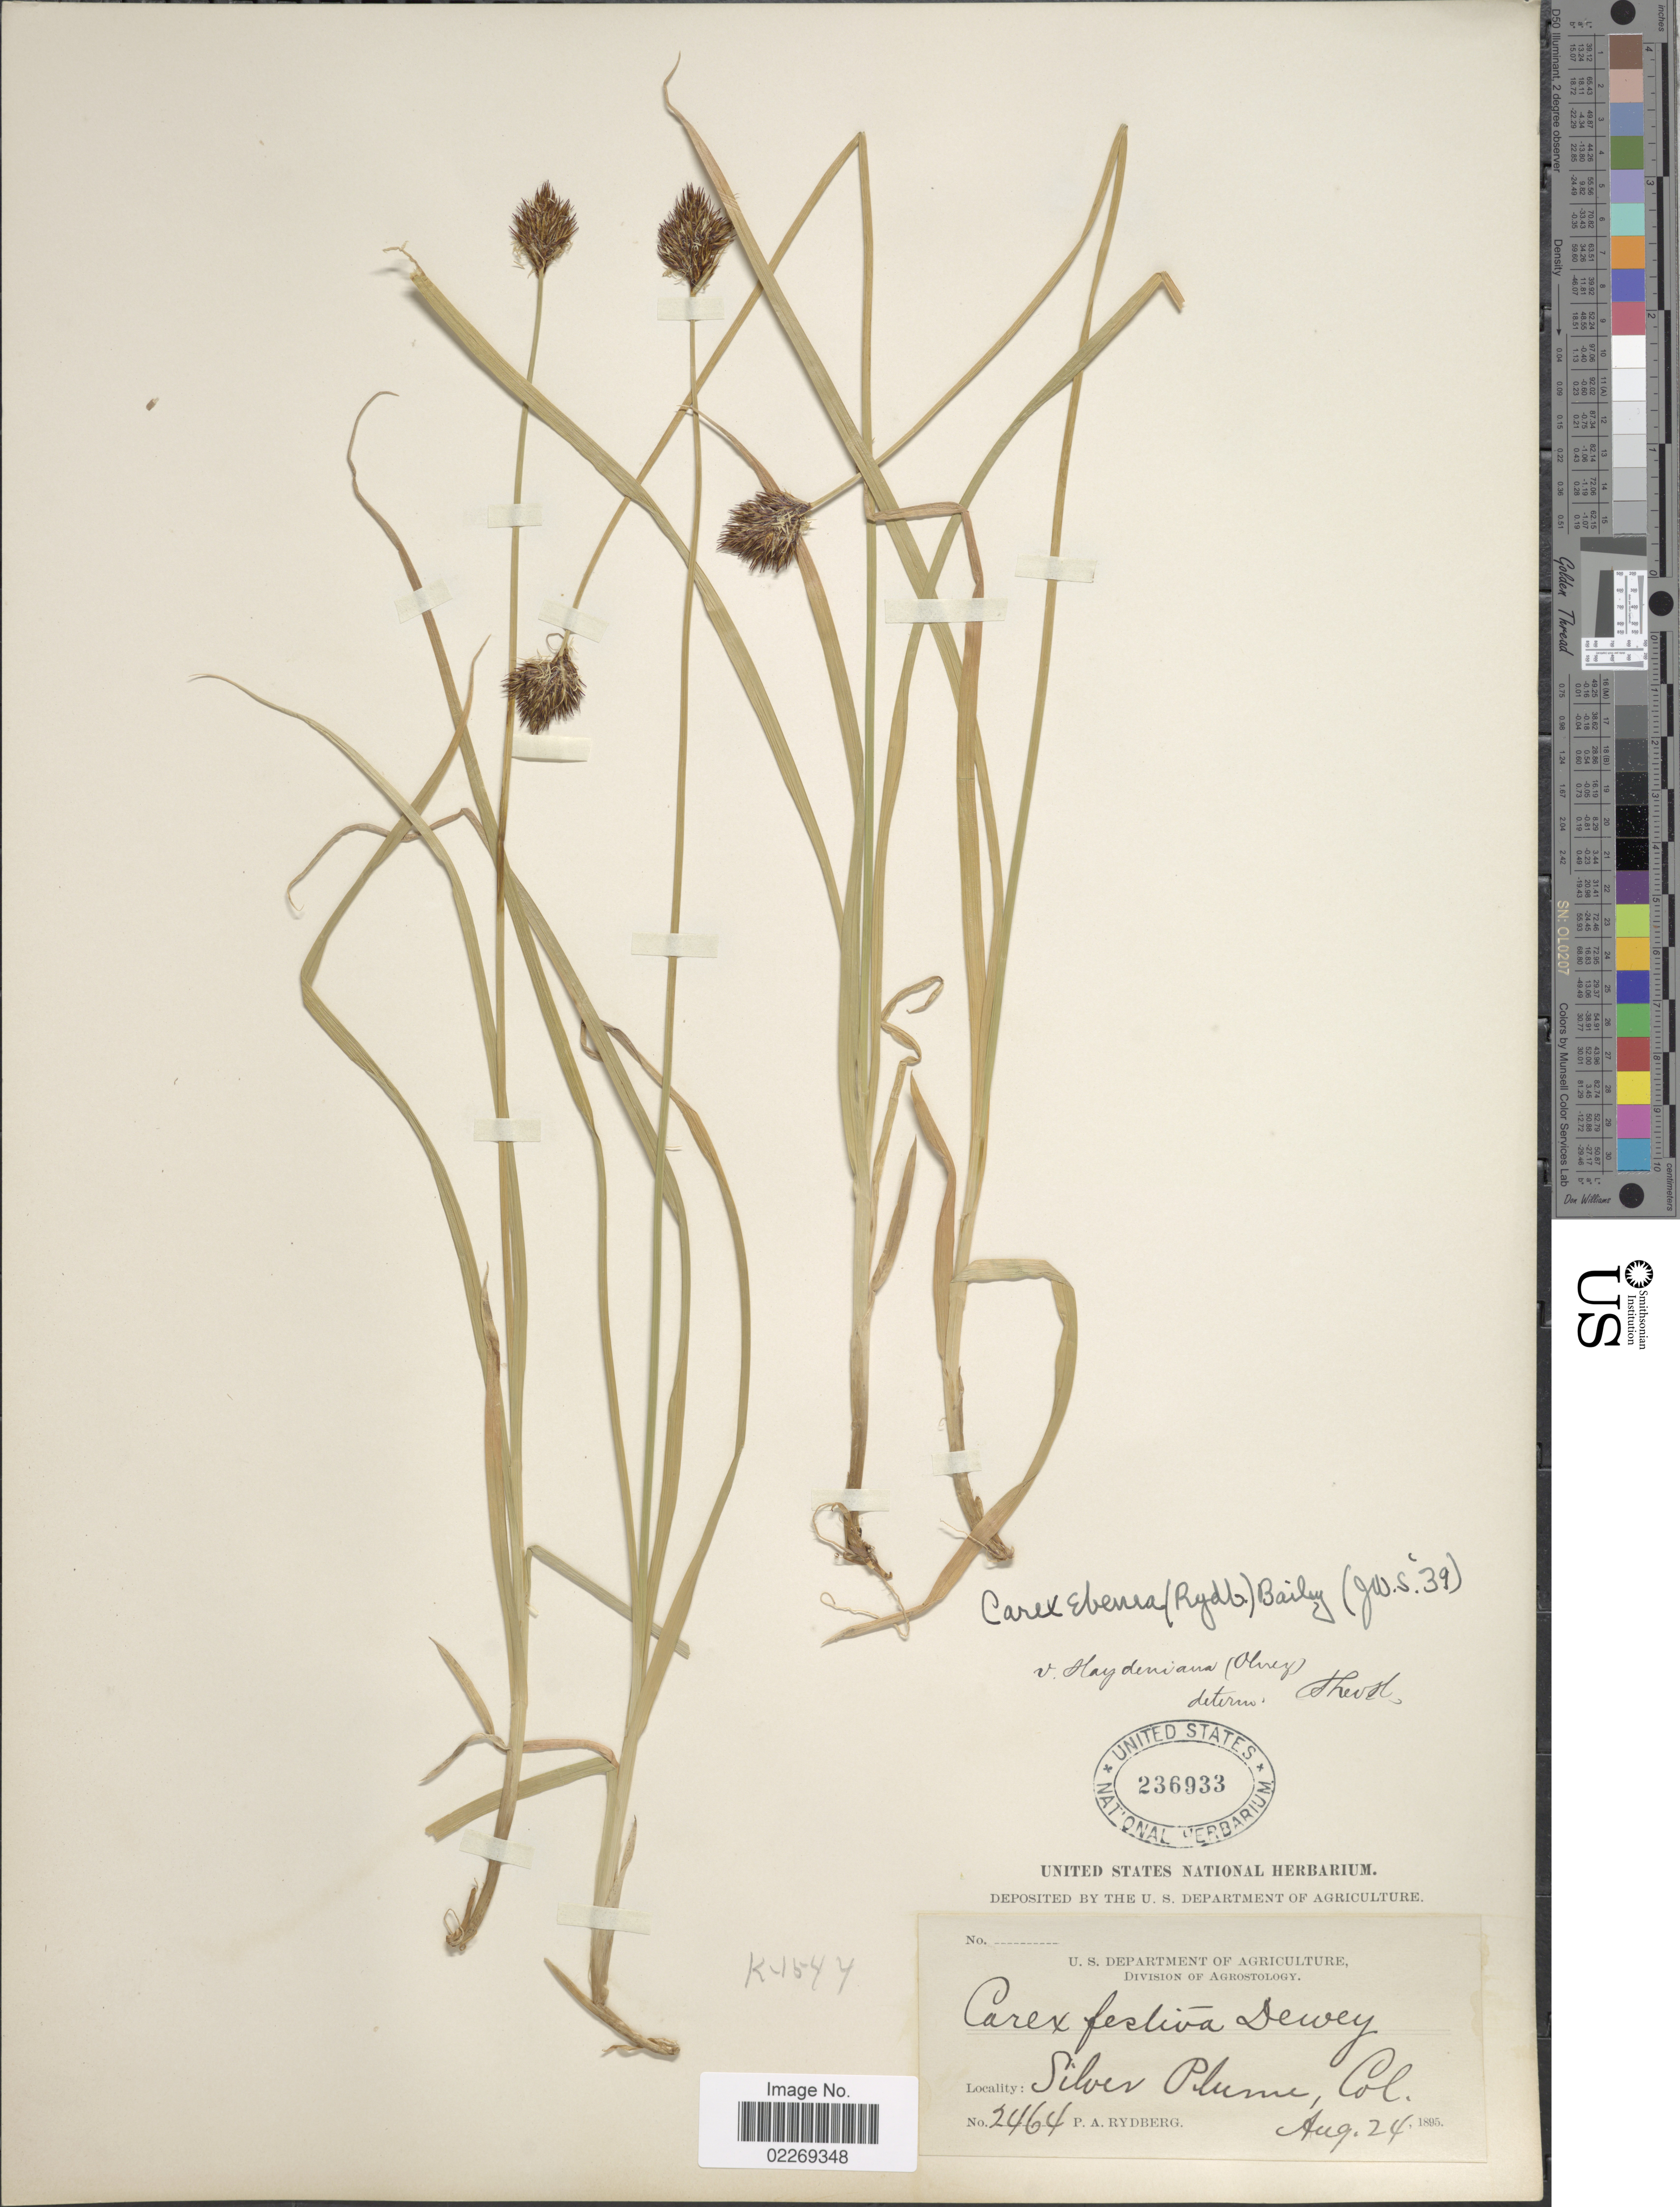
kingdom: Plantae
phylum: Tracheophyta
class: Liliopsida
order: Poales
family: Cyperaceae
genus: Carex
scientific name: Carex ebenea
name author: Rydb.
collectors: P. A. Rydberg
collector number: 2464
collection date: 1895-08-24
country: United States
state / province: Colorado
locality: Silver Plume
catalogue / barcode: US 236933